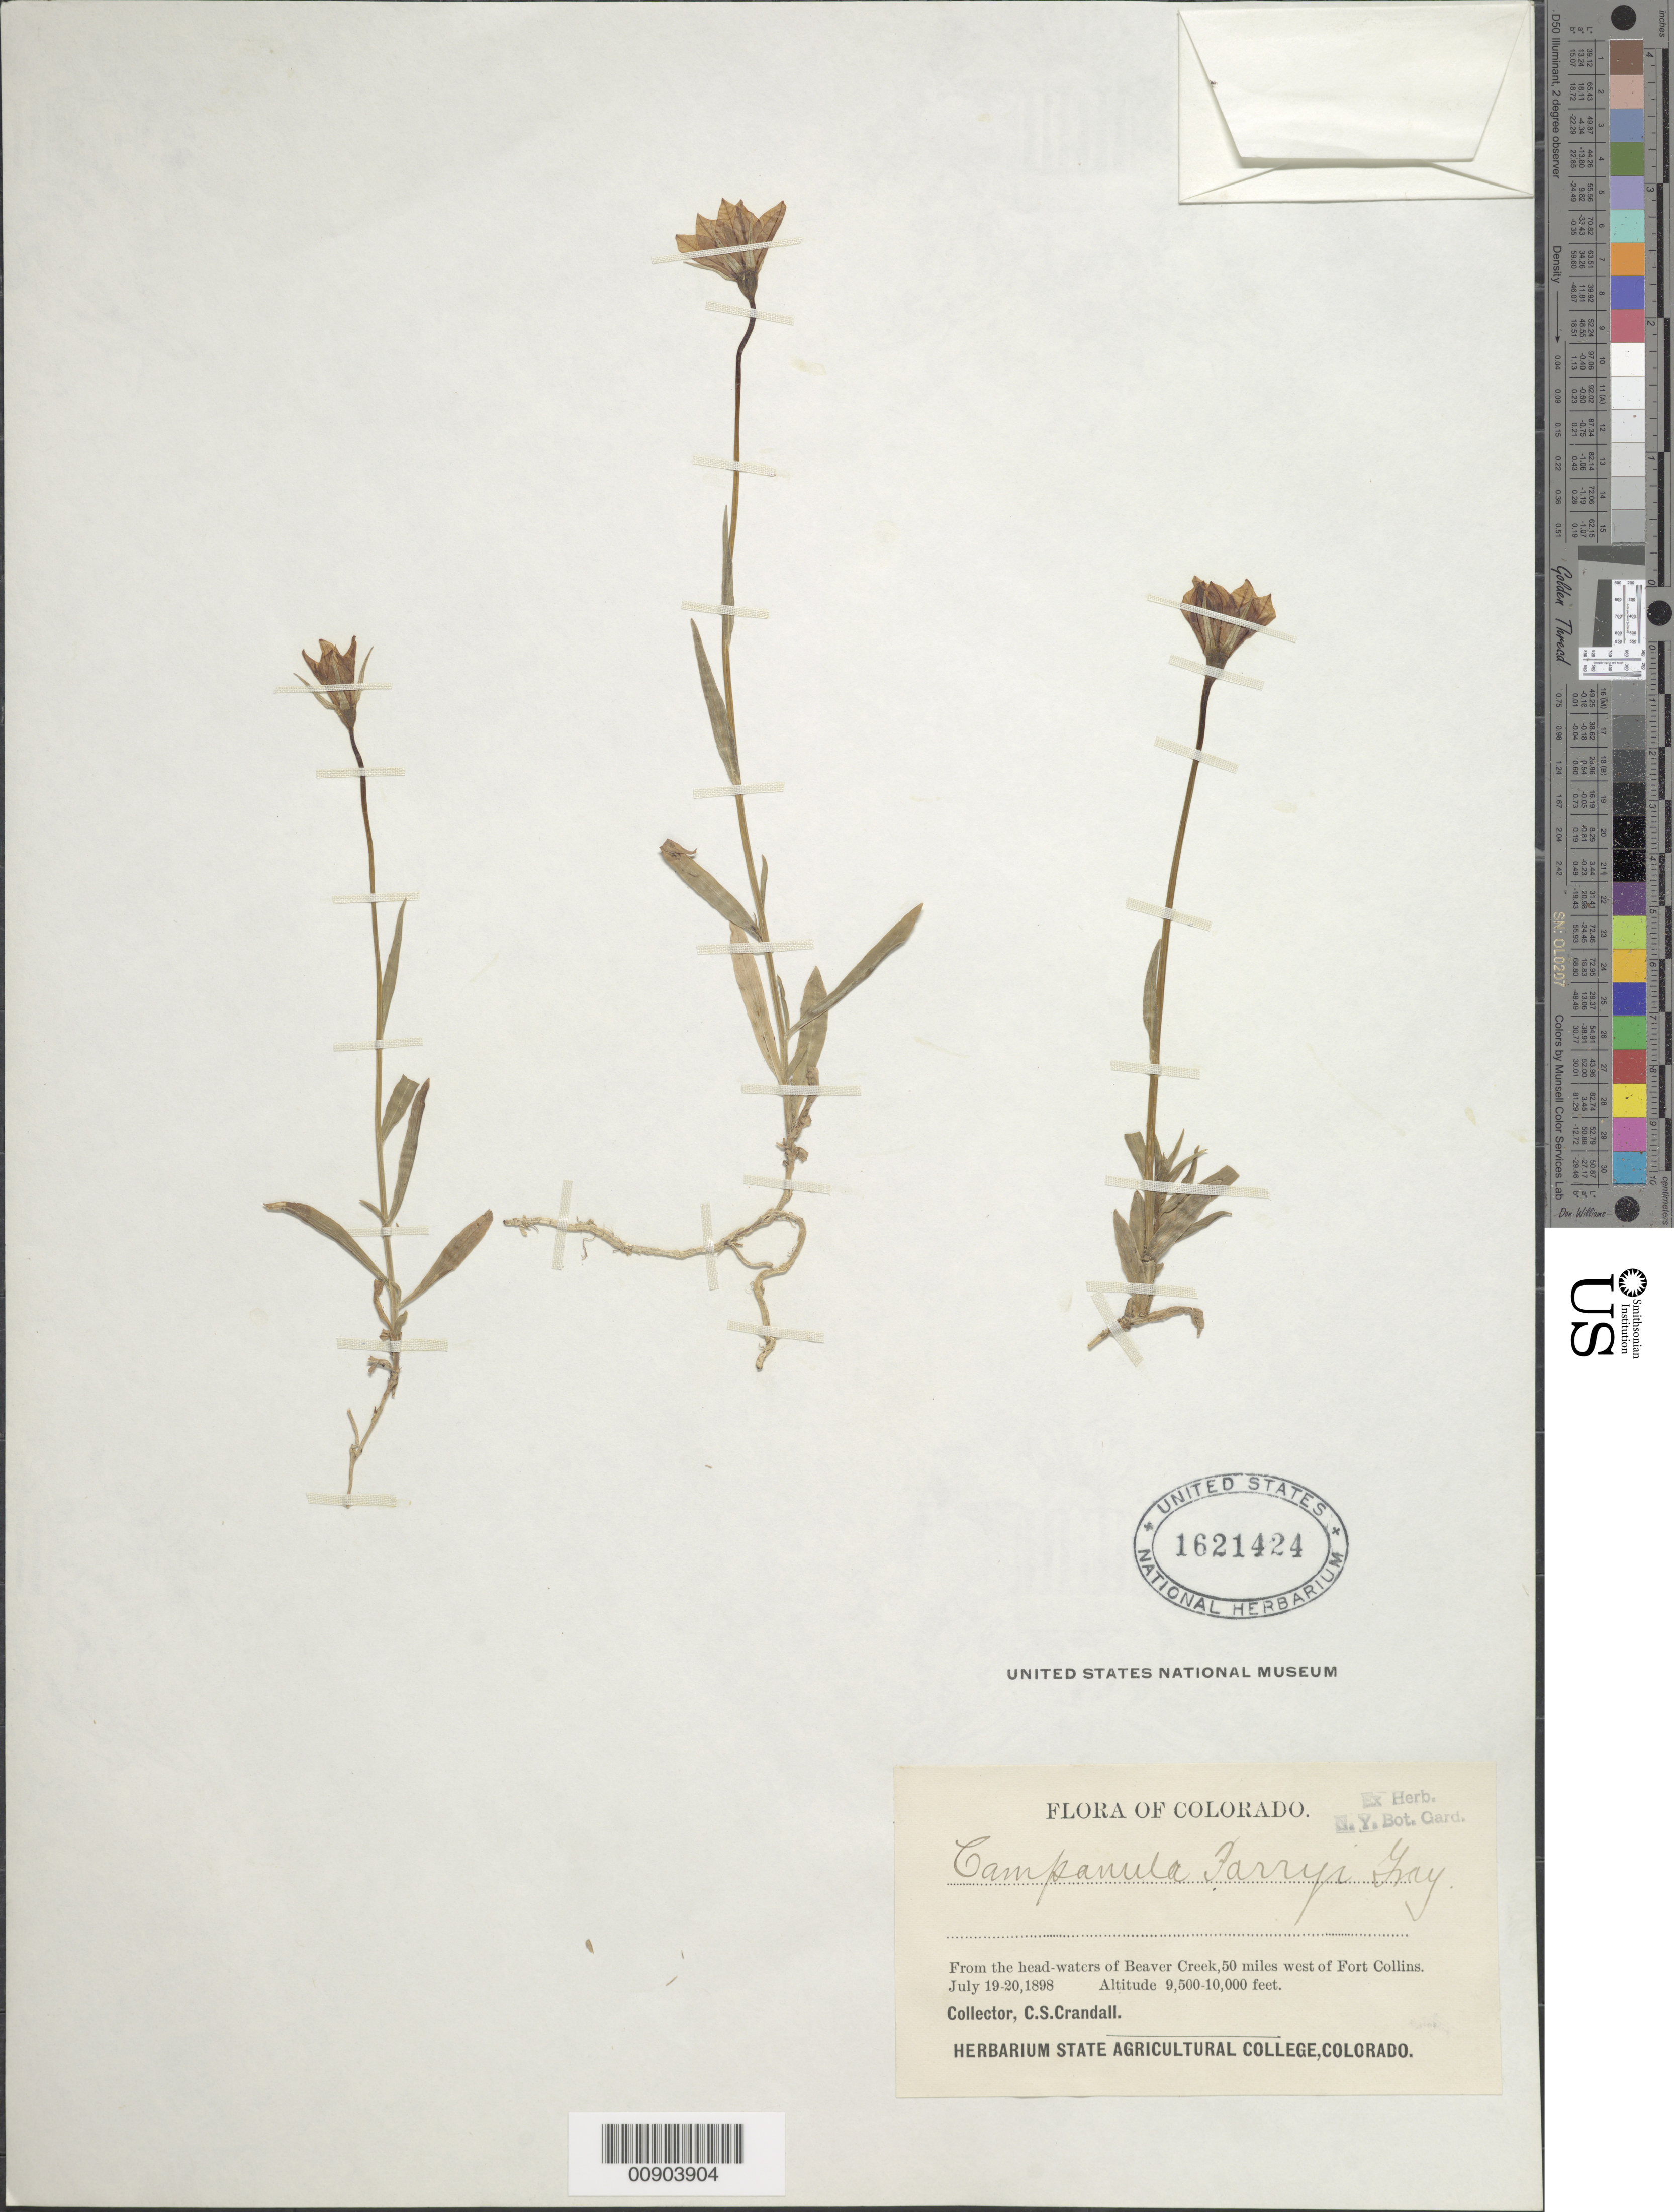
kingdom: Plantae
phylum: Tracheophyta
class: Magnoliopsida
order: Asterales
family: Campanulaceae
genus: Campanula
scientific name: Campanula planiflora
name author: Engelm.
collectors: C. Crandall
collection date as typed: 19 - 20 Jul 1898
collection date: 1898-07-19/1898-07-20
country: United States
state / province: Colorado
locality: Headwaters of Beaver Creek, 50 miles west of Fort Collins.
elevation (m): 2896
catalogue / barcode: US 1621424